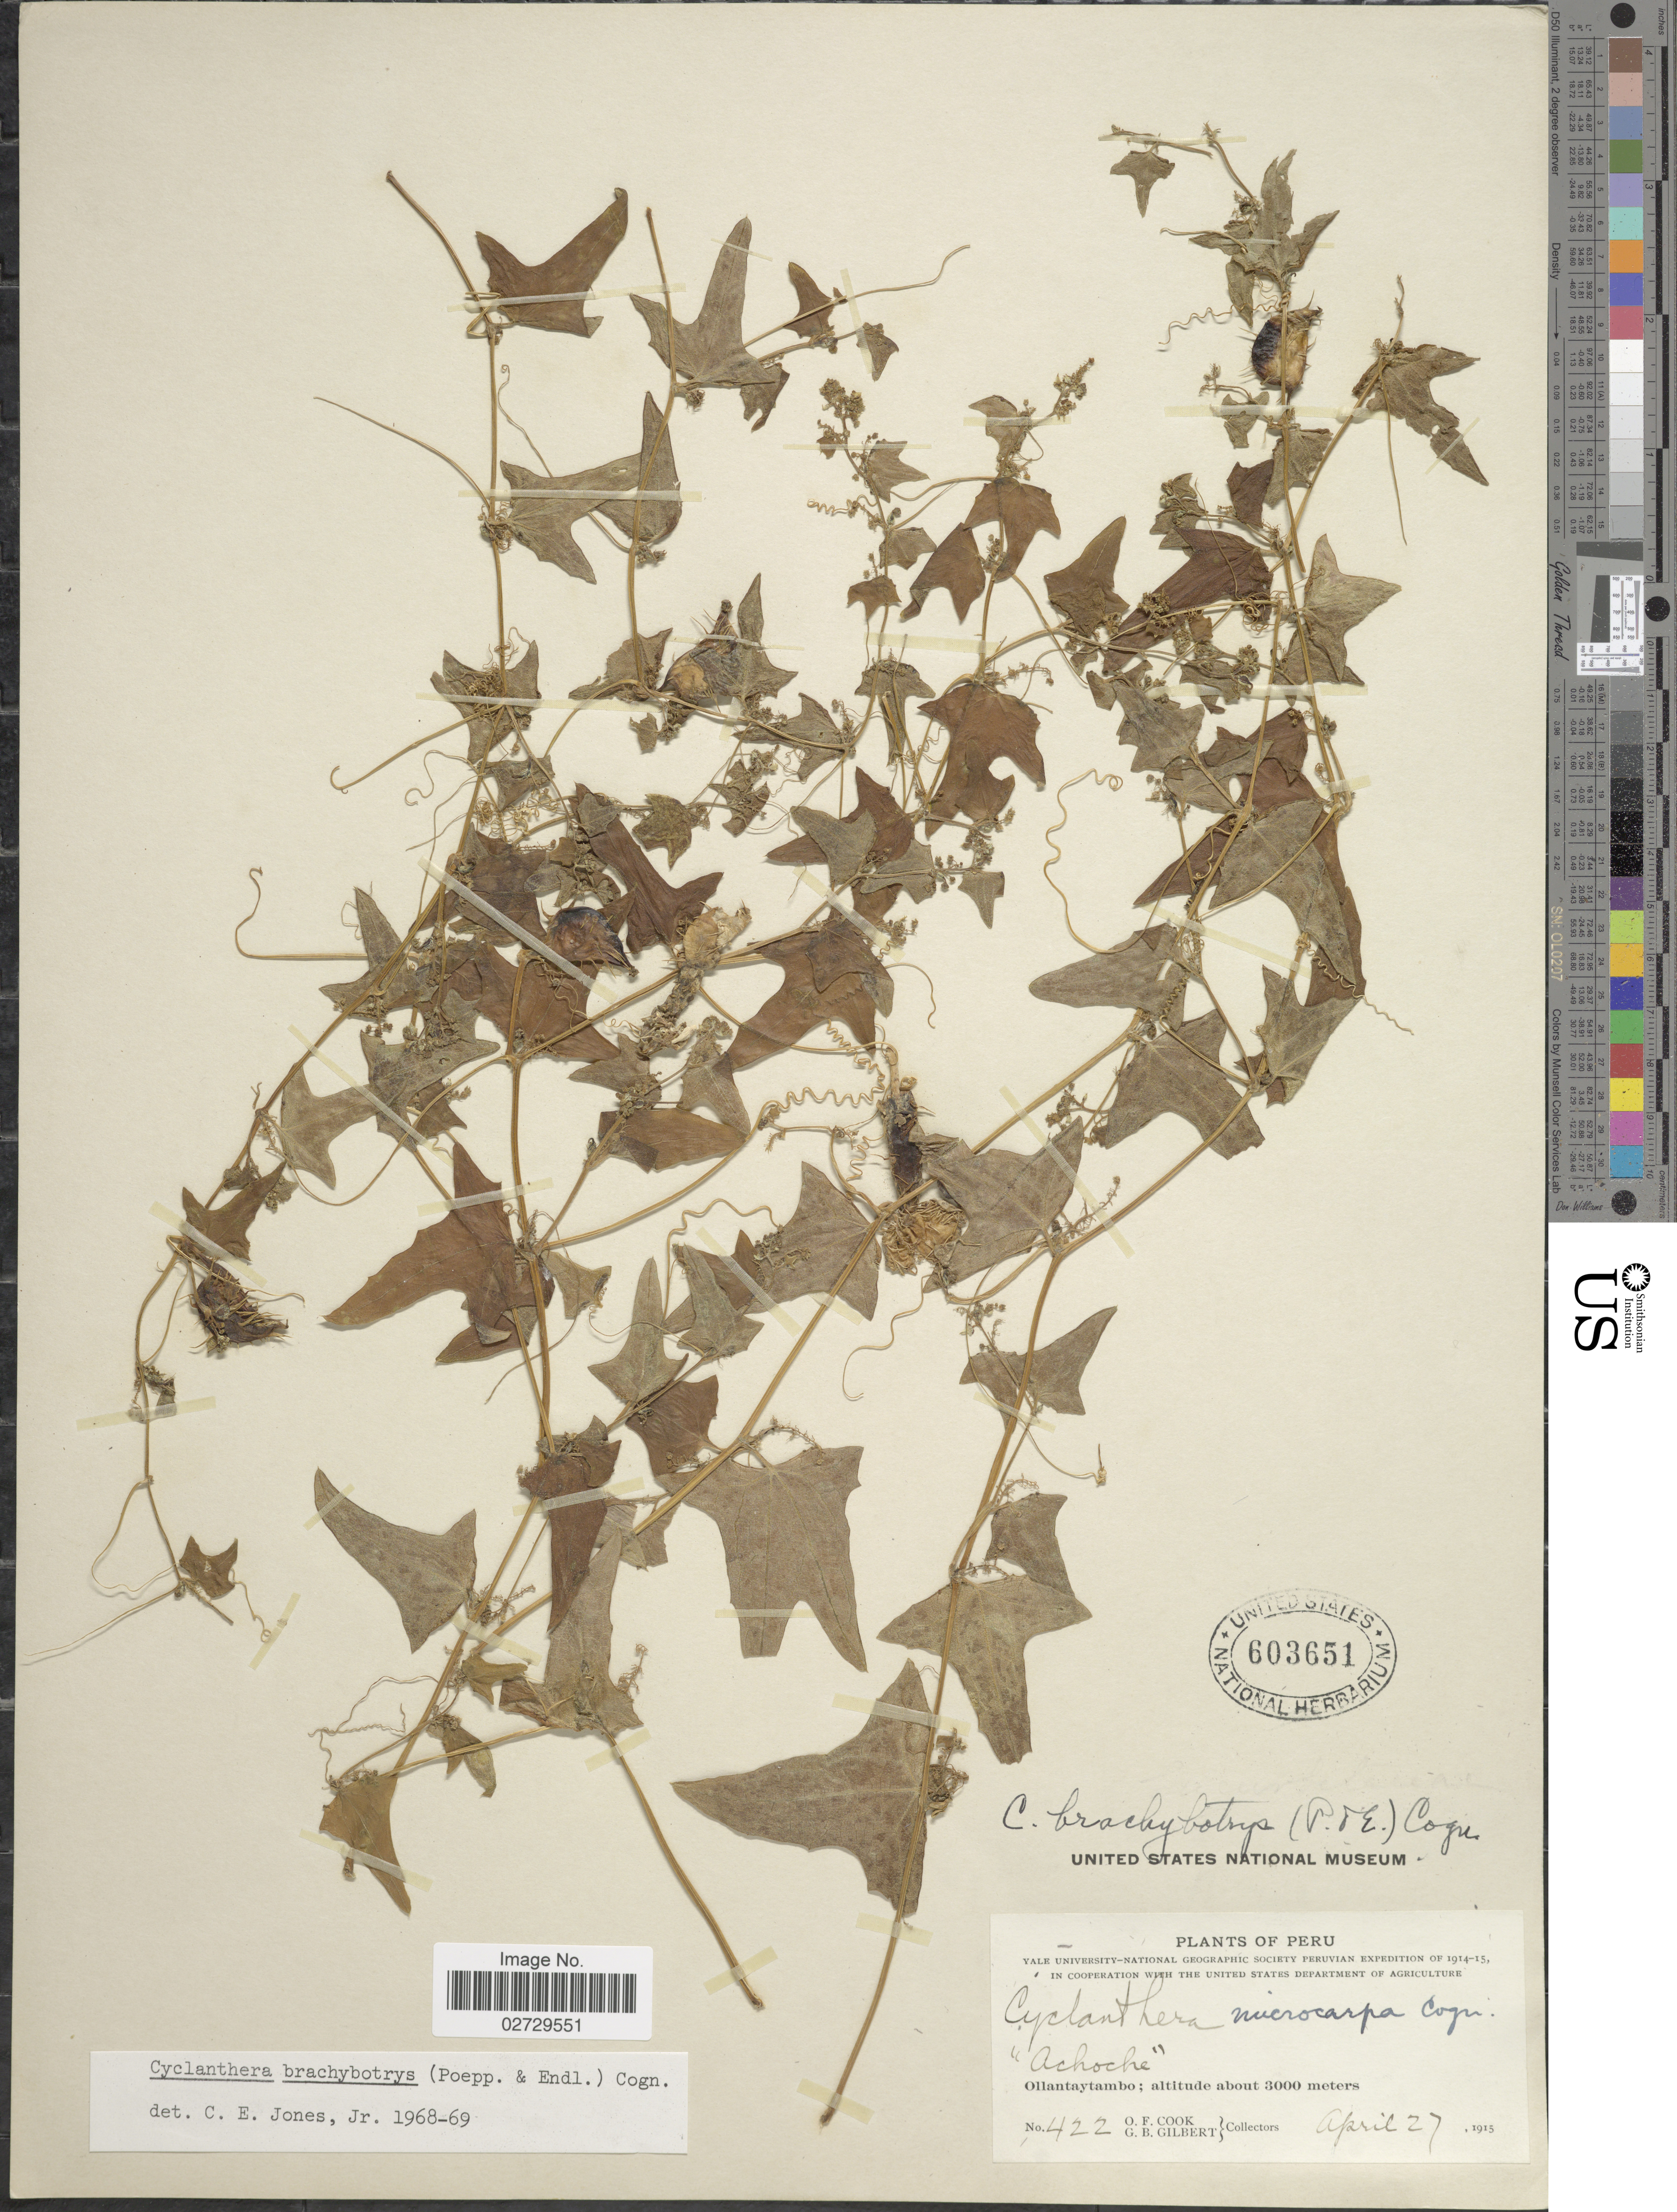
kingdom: Plantae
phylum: Tracheophyta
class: Magnoliopsida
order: Cucurbitales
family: Cucurbitaceae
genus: Cyclanthera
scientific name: Cyclanthera brachybotrys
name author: (Poepp. & Endl.) Cogn.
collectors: O. F. Cook & G. B. Gilbert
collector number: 422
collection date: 1915-04-27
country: Peru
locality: Ollantaytambo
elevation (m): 3000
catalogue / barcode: US 603651